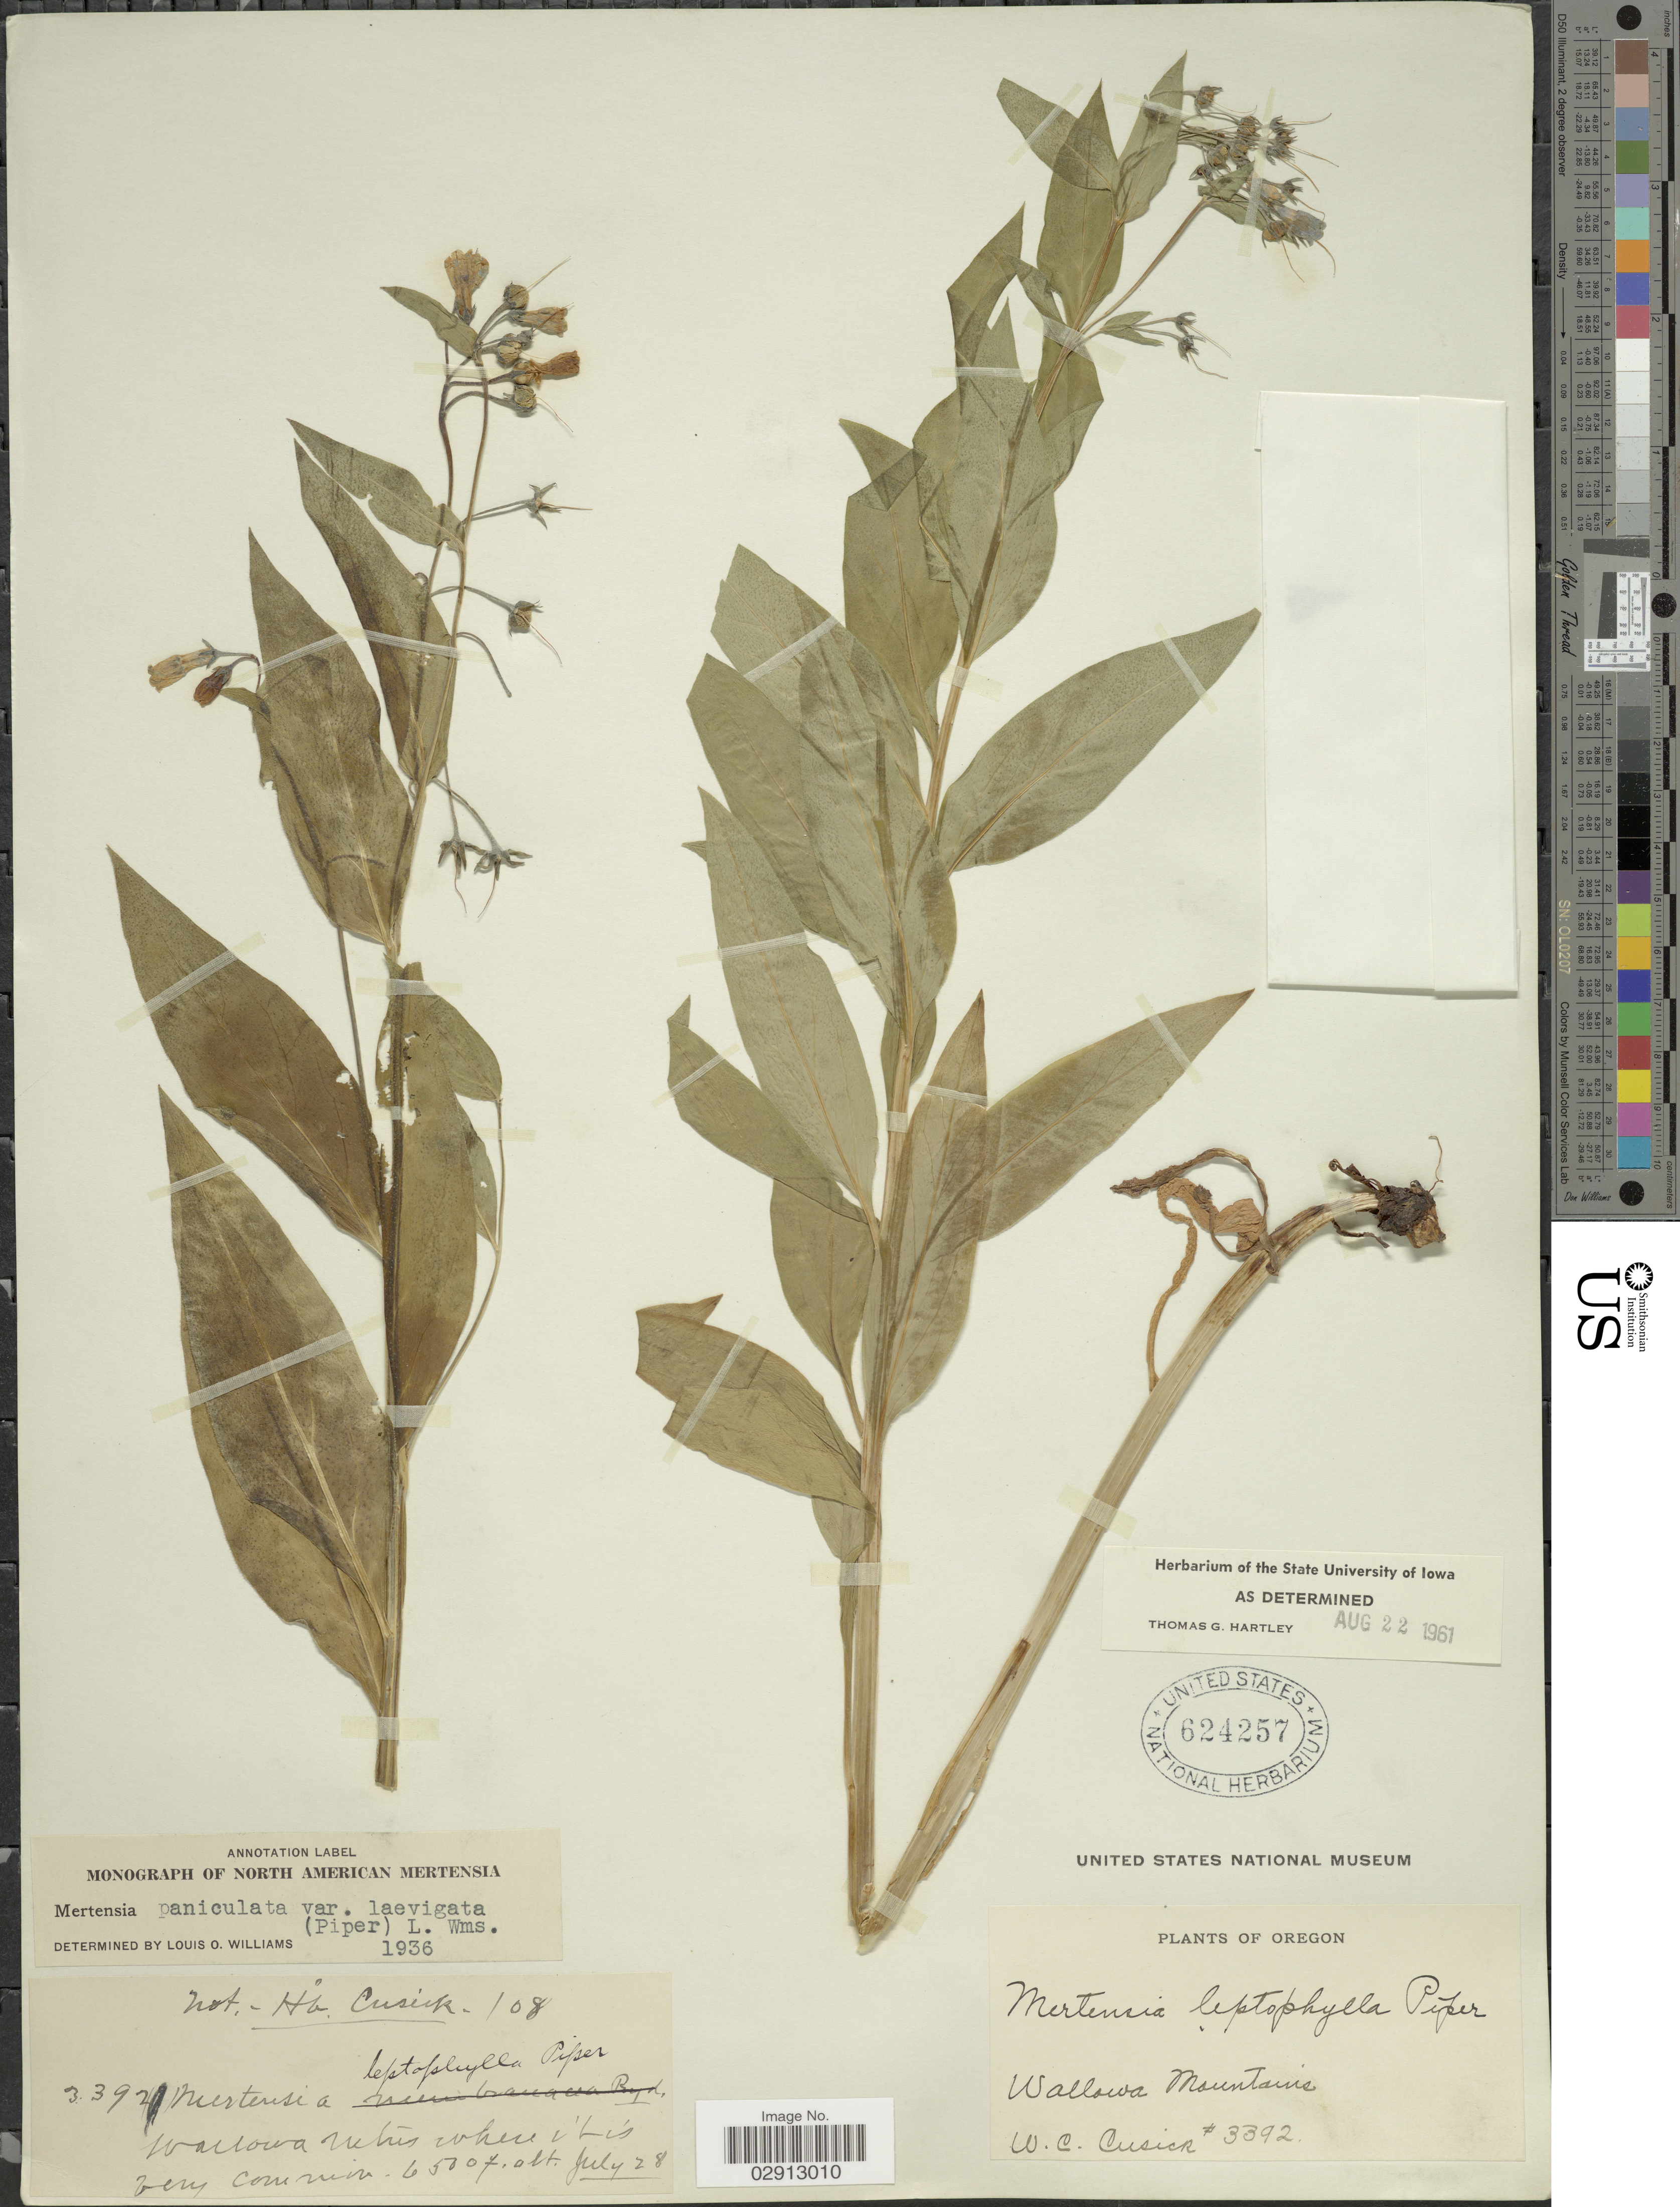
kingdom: Plantae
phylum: Tracheophyta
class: Magnoliopsida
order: Boraginales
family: Boraginaceae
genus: Mertensia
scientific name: Mertensia paniculata var. laevigata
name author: (Piper) L.O. Williams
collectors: W. C. Cusick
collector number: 3392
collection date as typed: Transcribed d/m/y: 28/7/8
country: United States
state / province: Oregon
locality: Wallowa Mountains.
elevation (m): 1981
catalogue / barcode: US 624257